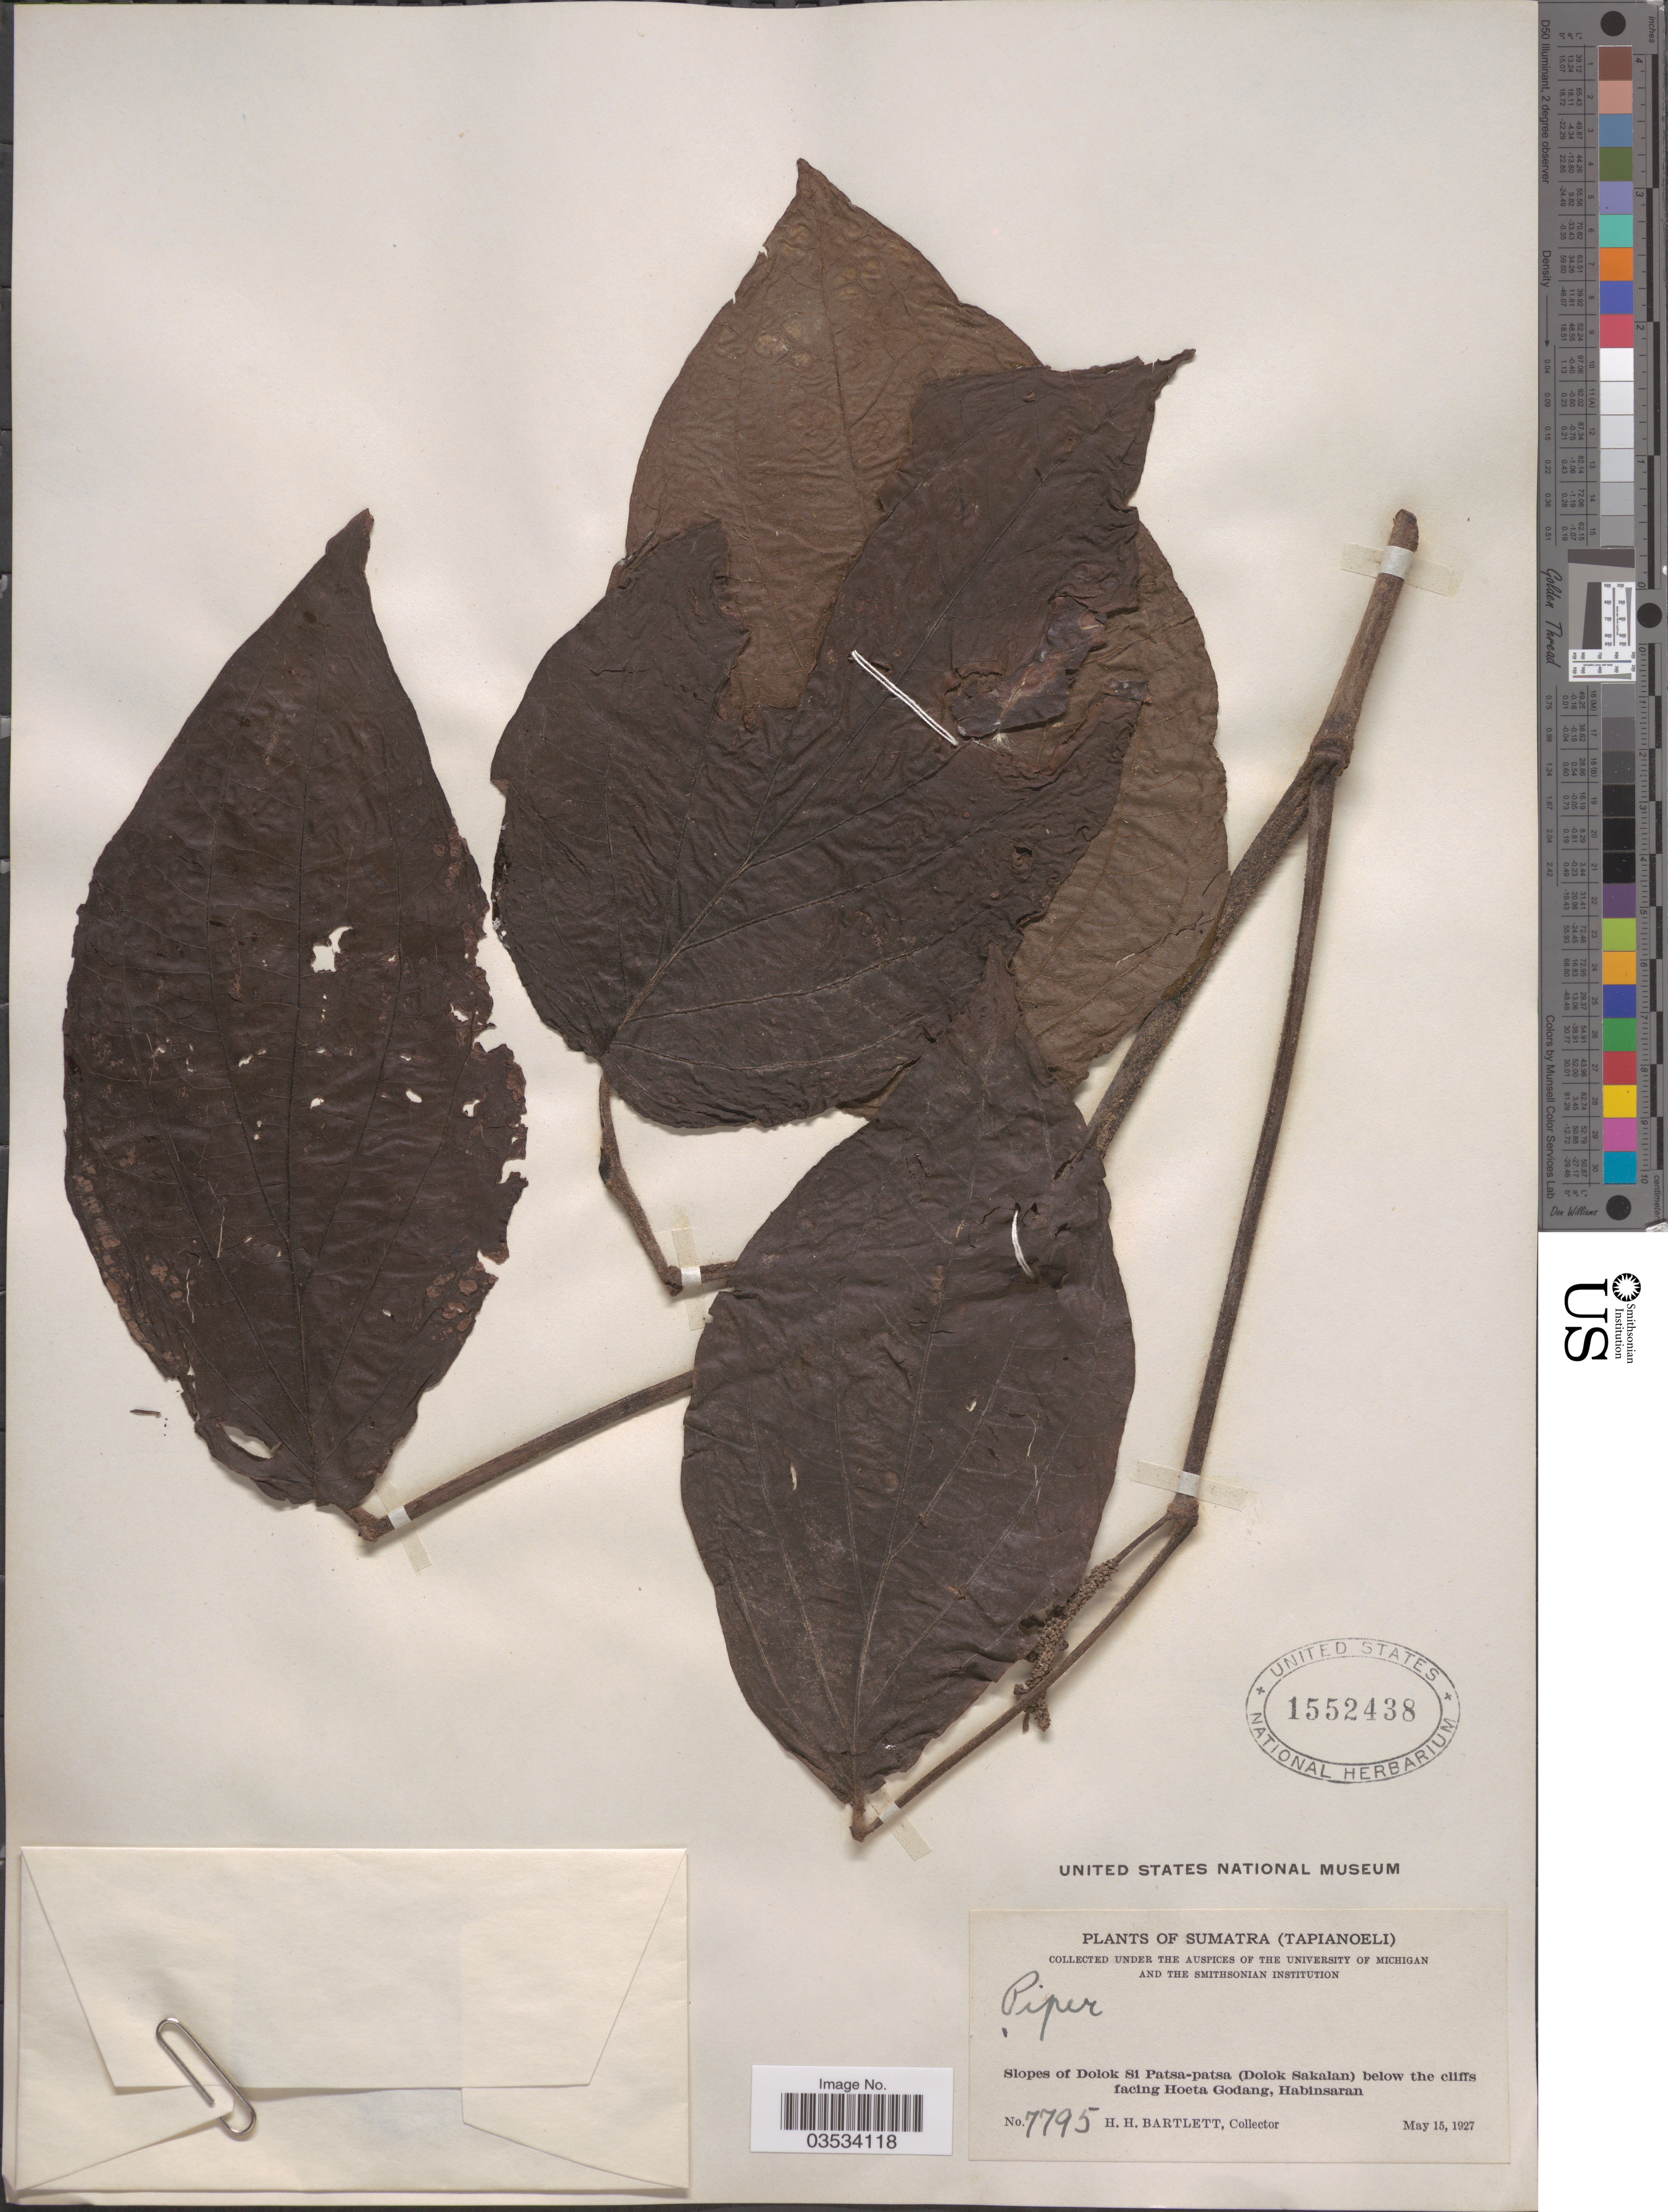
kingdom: Plantae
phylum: Tracheophyta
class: Magnoliopsida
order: Piperales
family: Piperaceae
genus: Piper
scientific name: Piper sp.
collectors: H. H. Bartlett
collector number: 7795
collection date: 1927-05-15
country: Indonesia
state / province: Sumatra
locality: Tapianoeli. Slopes of Dolok Si Patsa-patsa (Dolok Sakalan) below the cliffs facing Hoeta Godang, Habinsaran.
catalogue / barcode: US 1552438